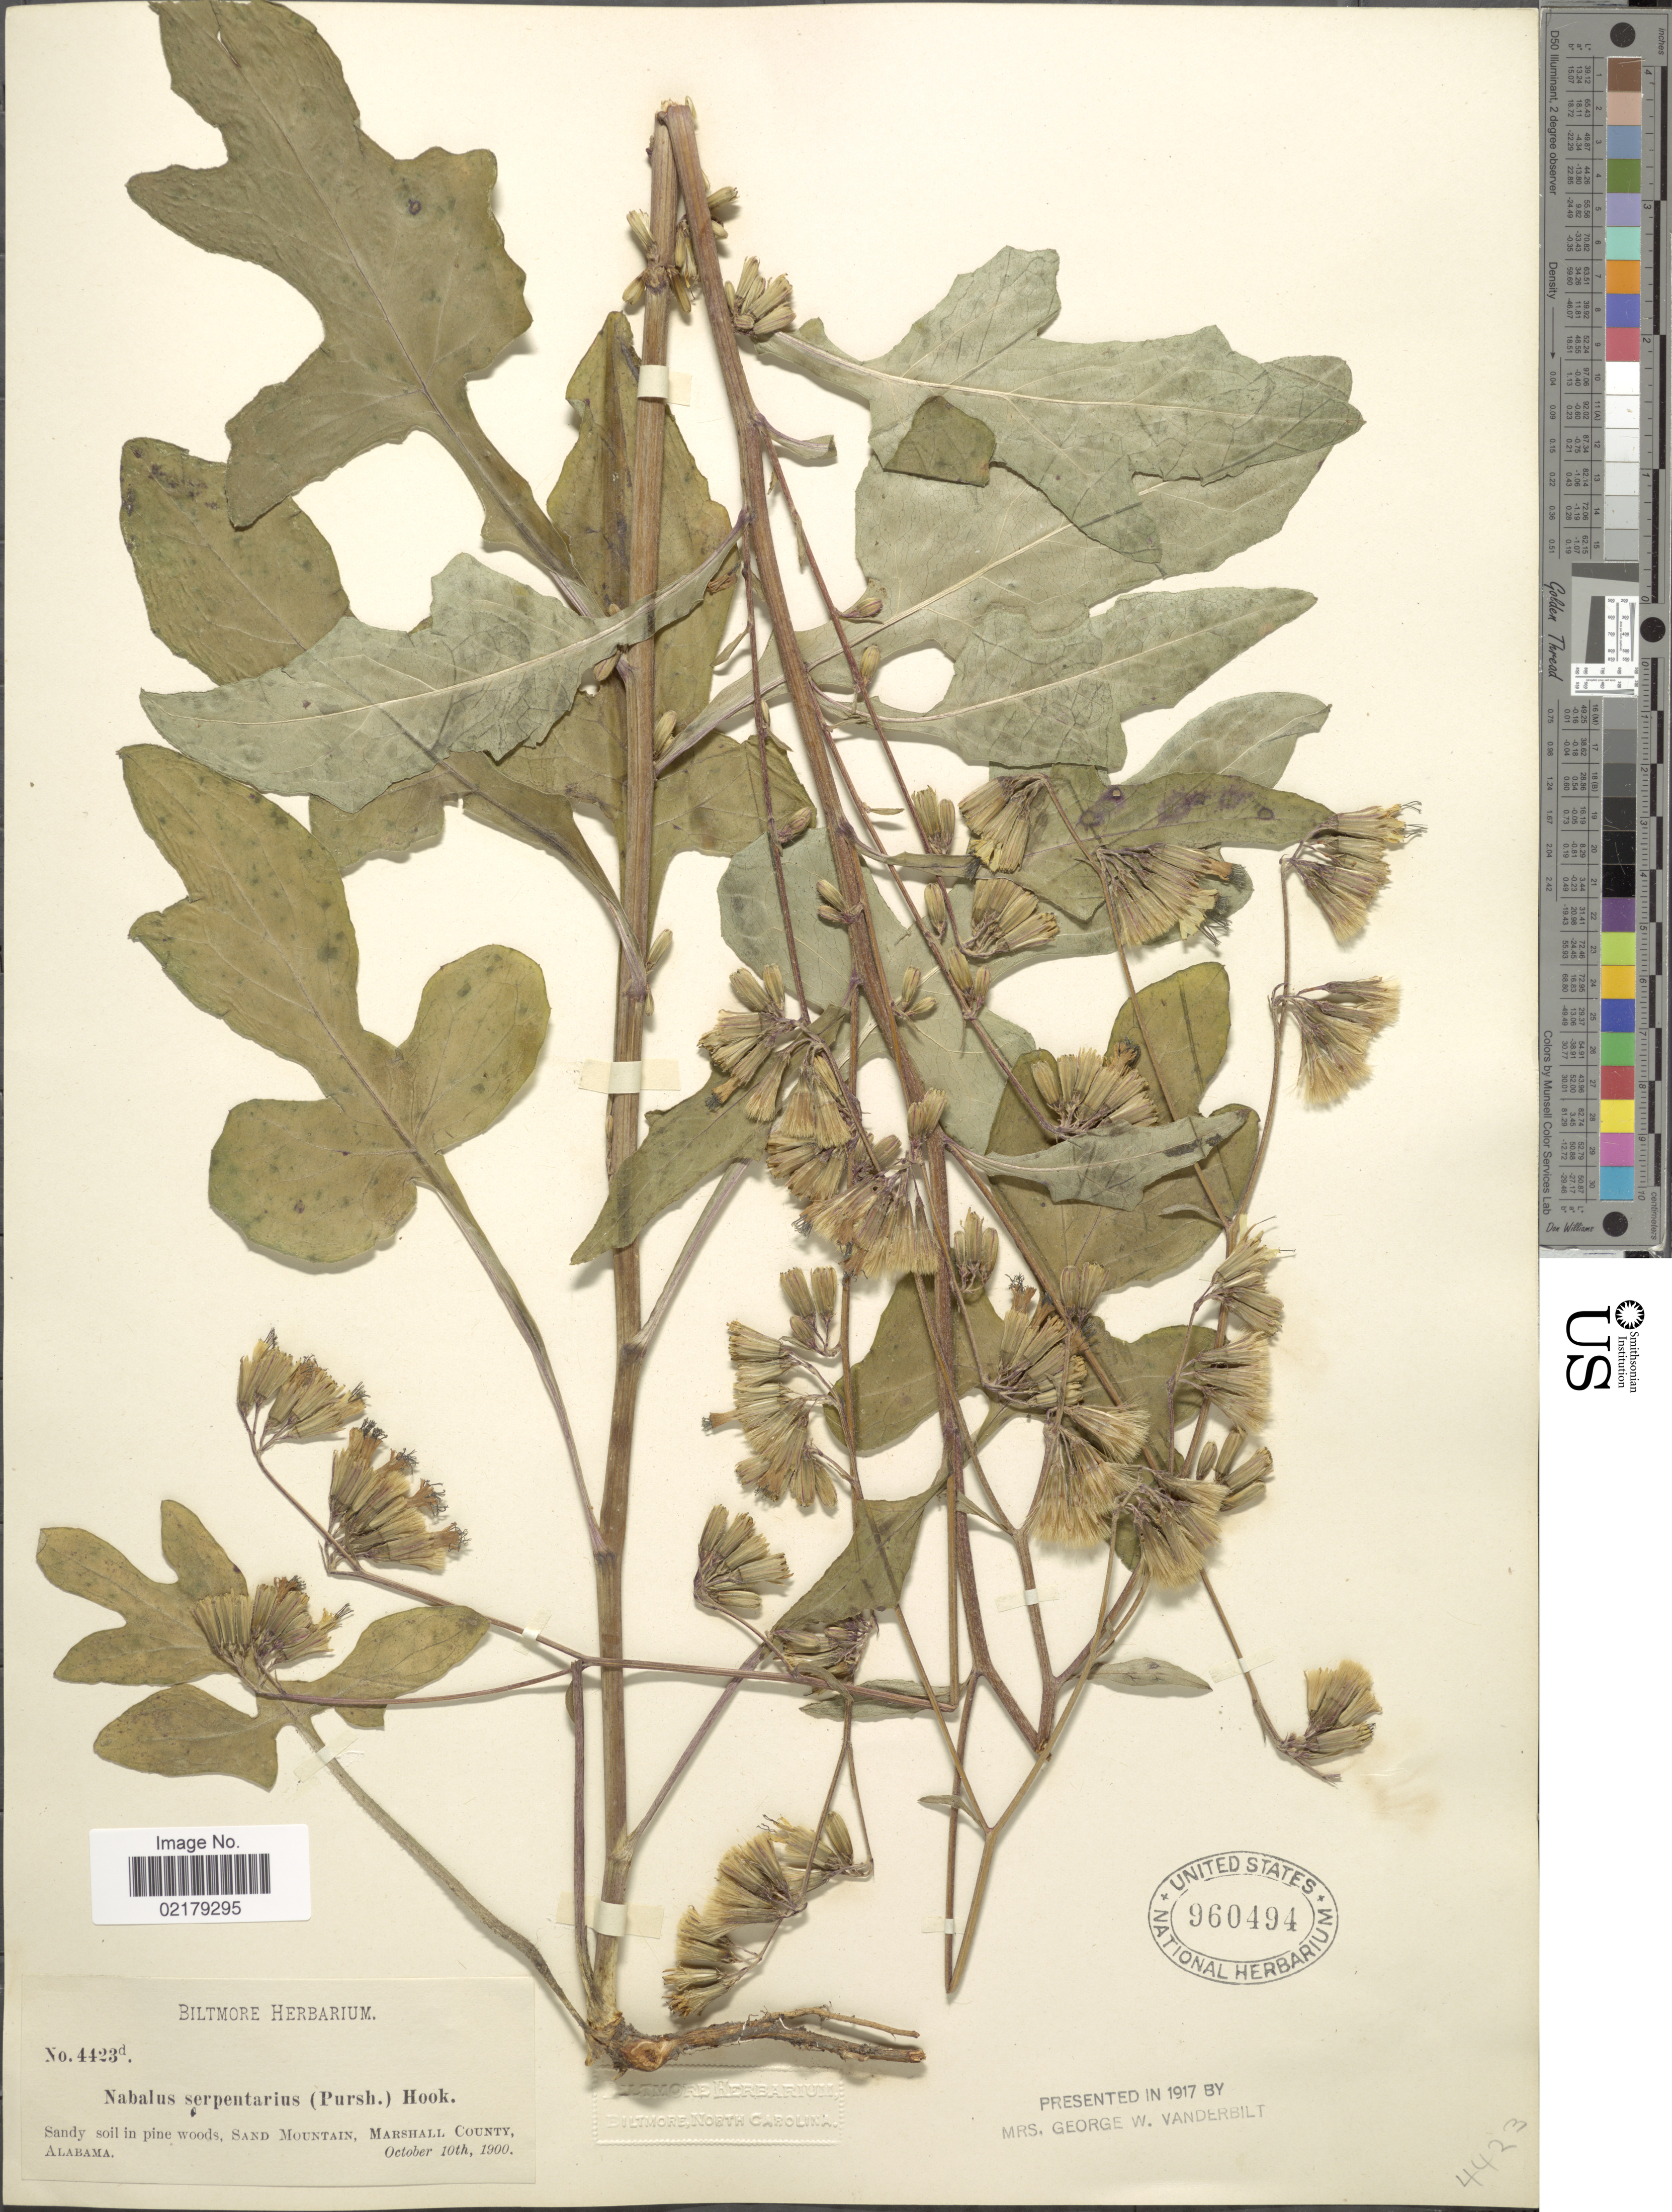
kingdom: Plantae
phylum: Tracheophyta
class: Magnoliopsida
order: Asterales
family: Asteraceae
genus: Nabalus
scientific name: Nabalus serpentarius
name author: (Pursh) Hook.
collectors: ex herb. Biltmore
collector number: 4423d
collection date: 1900-10-10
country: United States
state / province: Alabama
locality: Sandy soil in pine woods, Sand Mountain, Marshall County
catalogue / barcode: US 960494